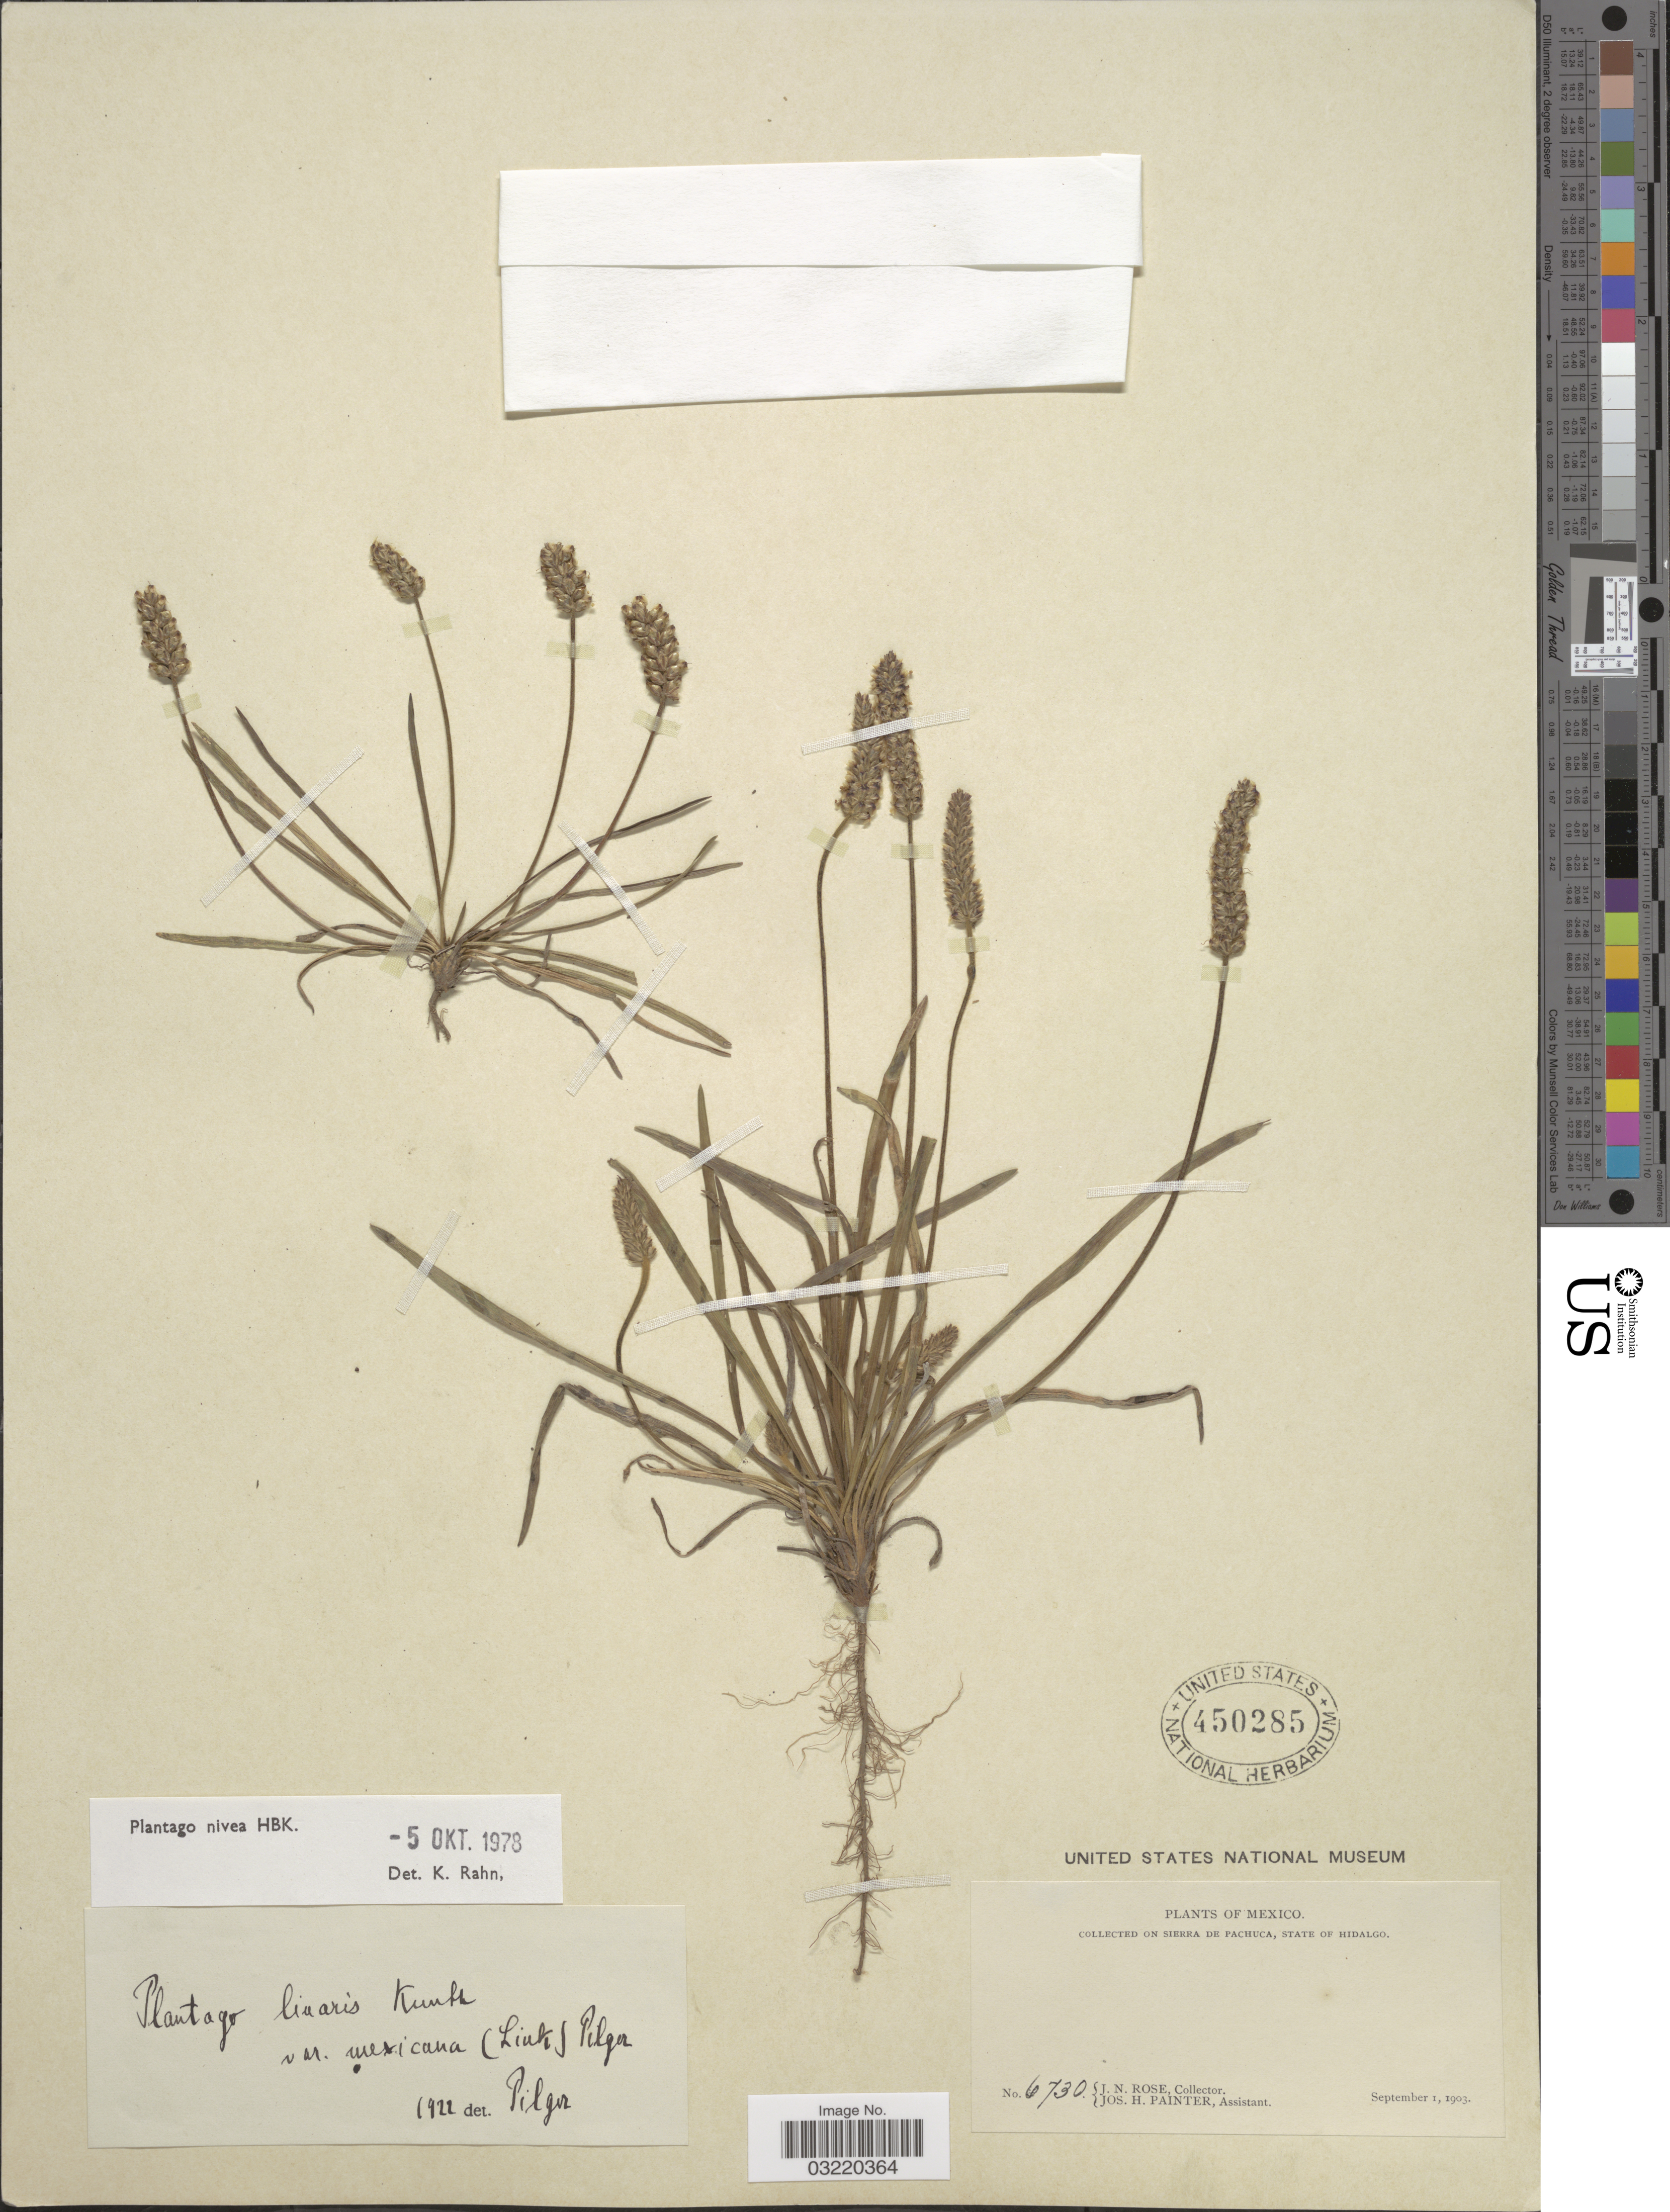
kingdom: Plantae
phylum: Tracheophyta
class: Magnoliopsida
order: Lamiales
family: Plantaginaceae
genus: Plantago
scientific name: Plantago nivea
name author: Kunth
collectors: J. N. Rose & J. H. Painter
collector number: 6730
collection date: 1903-09-01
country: Mexico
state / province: Hidalgo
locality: Sierra de Pachuca.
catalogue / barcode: US 450285